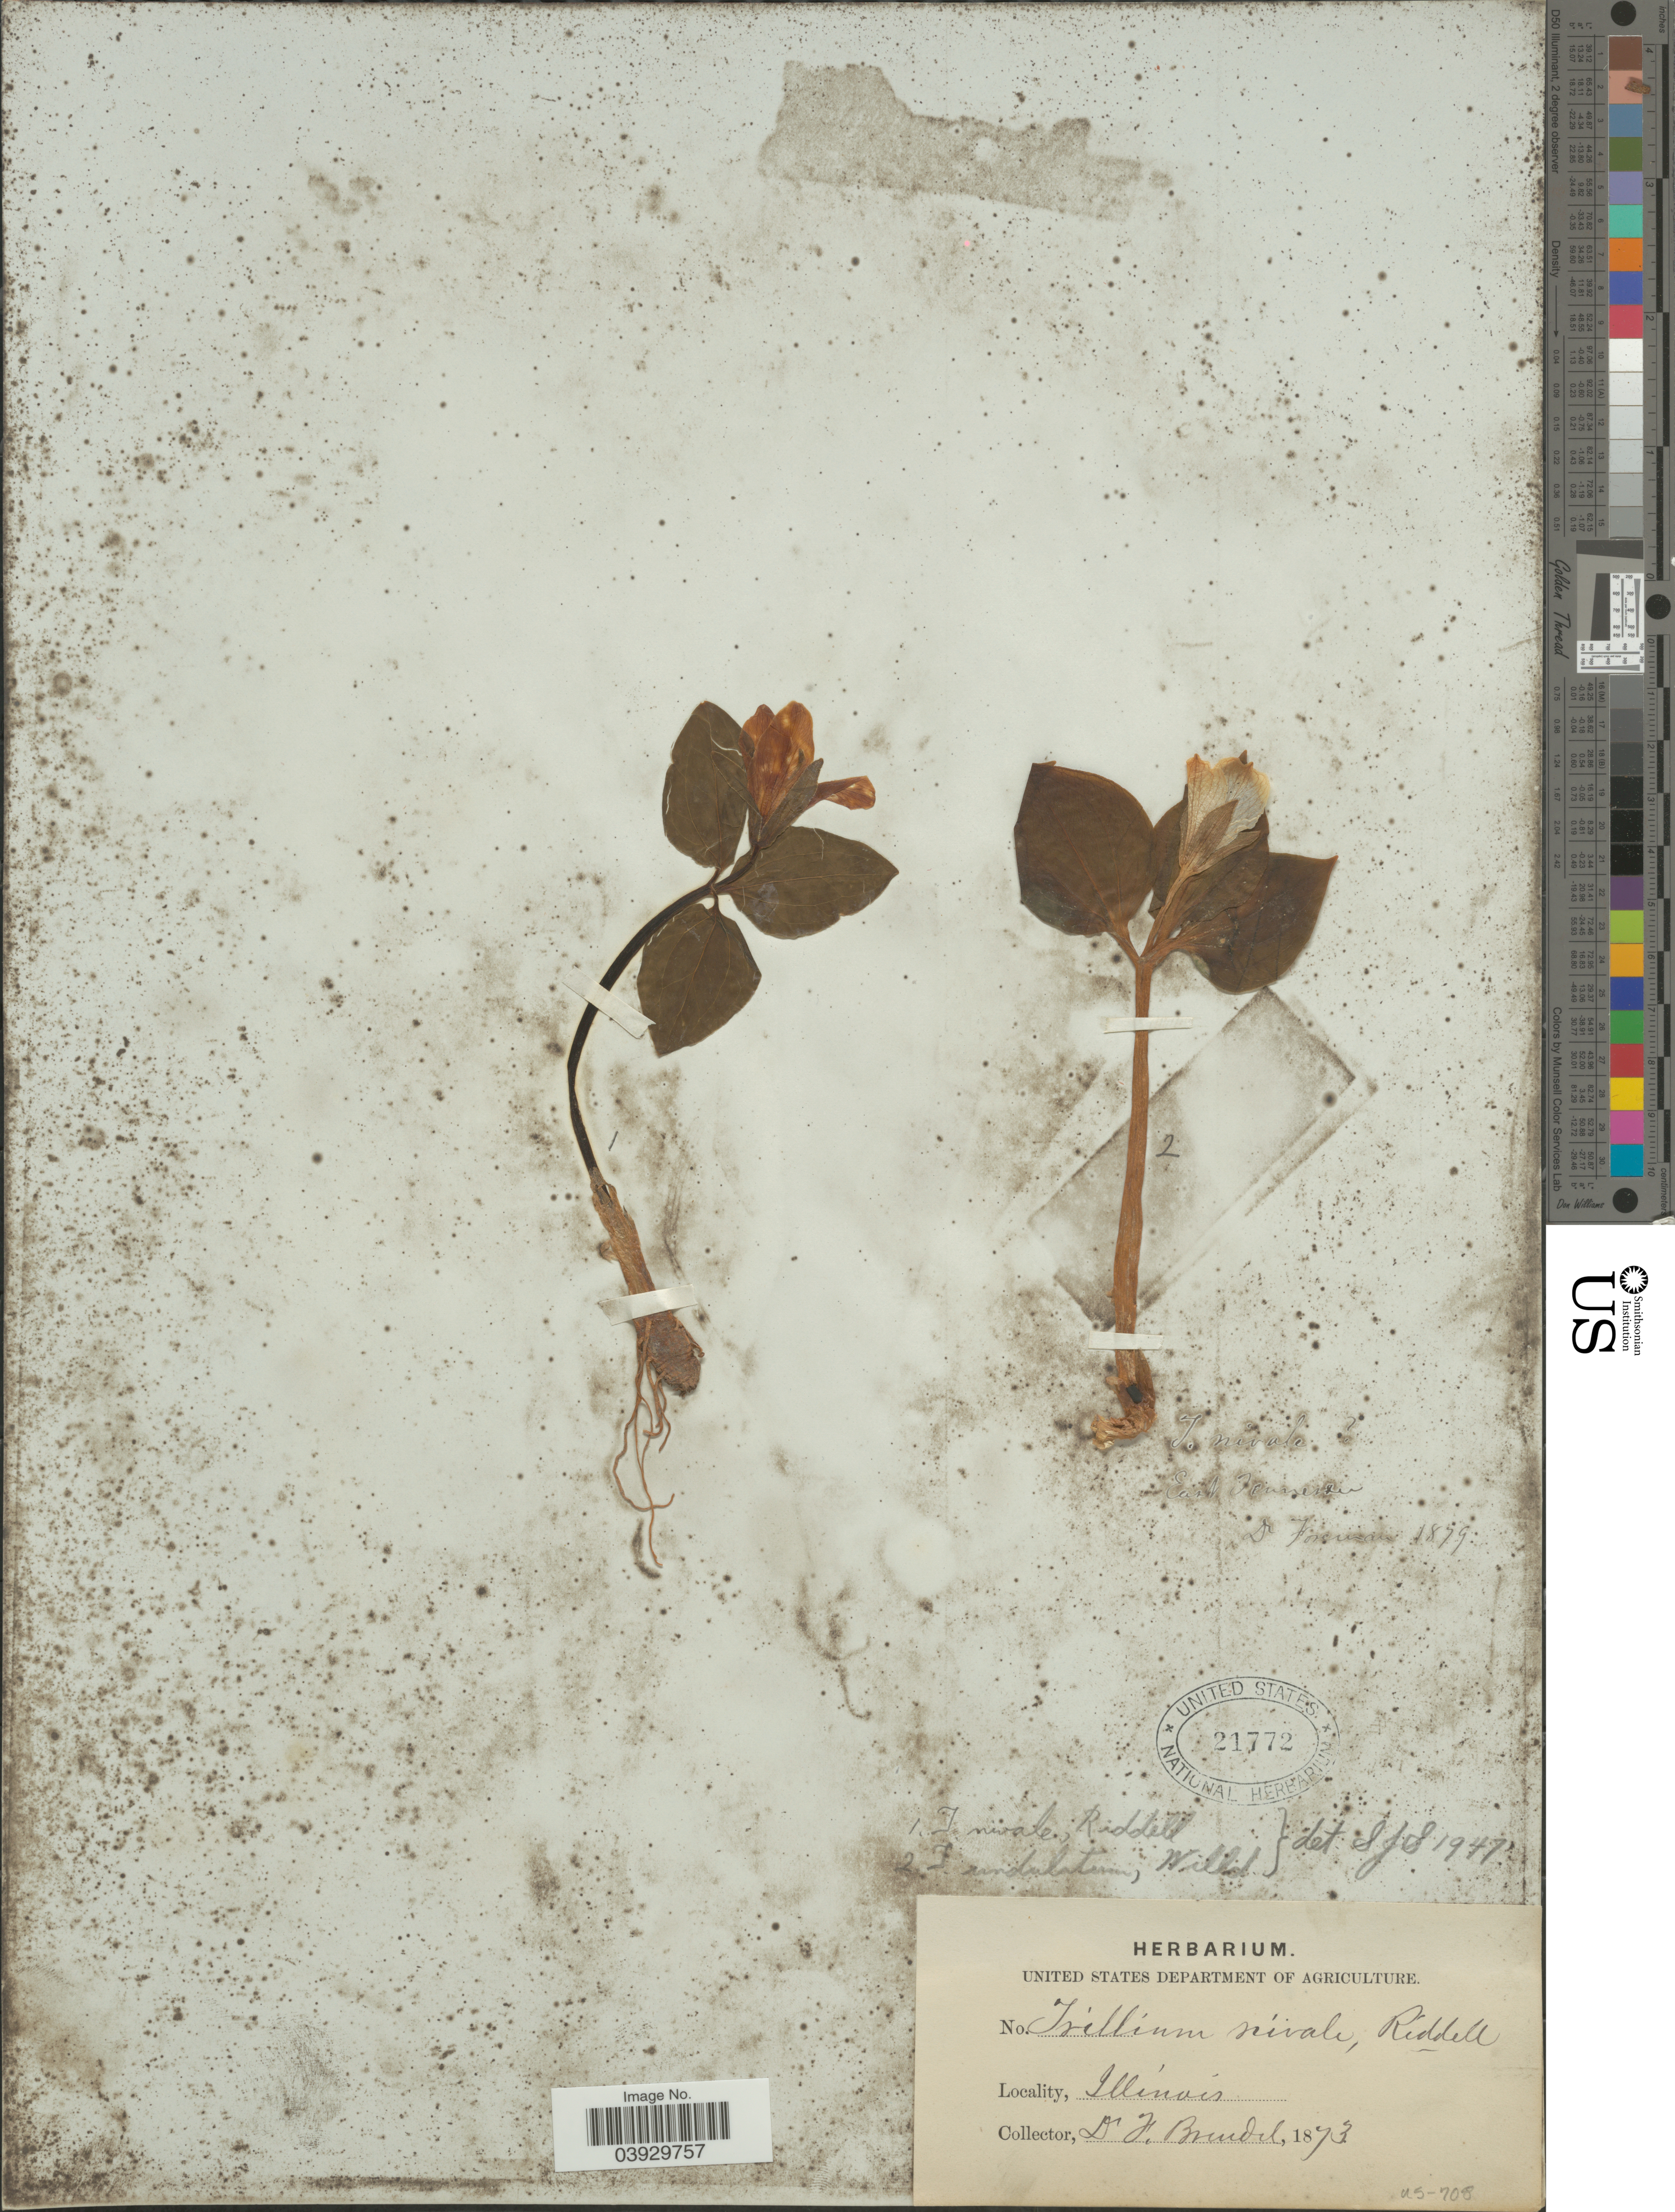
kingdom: Plantae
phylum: Tracheophyta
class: Liliopsida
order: Liliales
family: Melanthiaceae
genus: Trillium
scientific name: Trillium nivale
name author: Riddell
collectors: F. Brendel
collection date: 1879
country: United States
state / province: Illinois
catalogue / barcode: US 21772-2